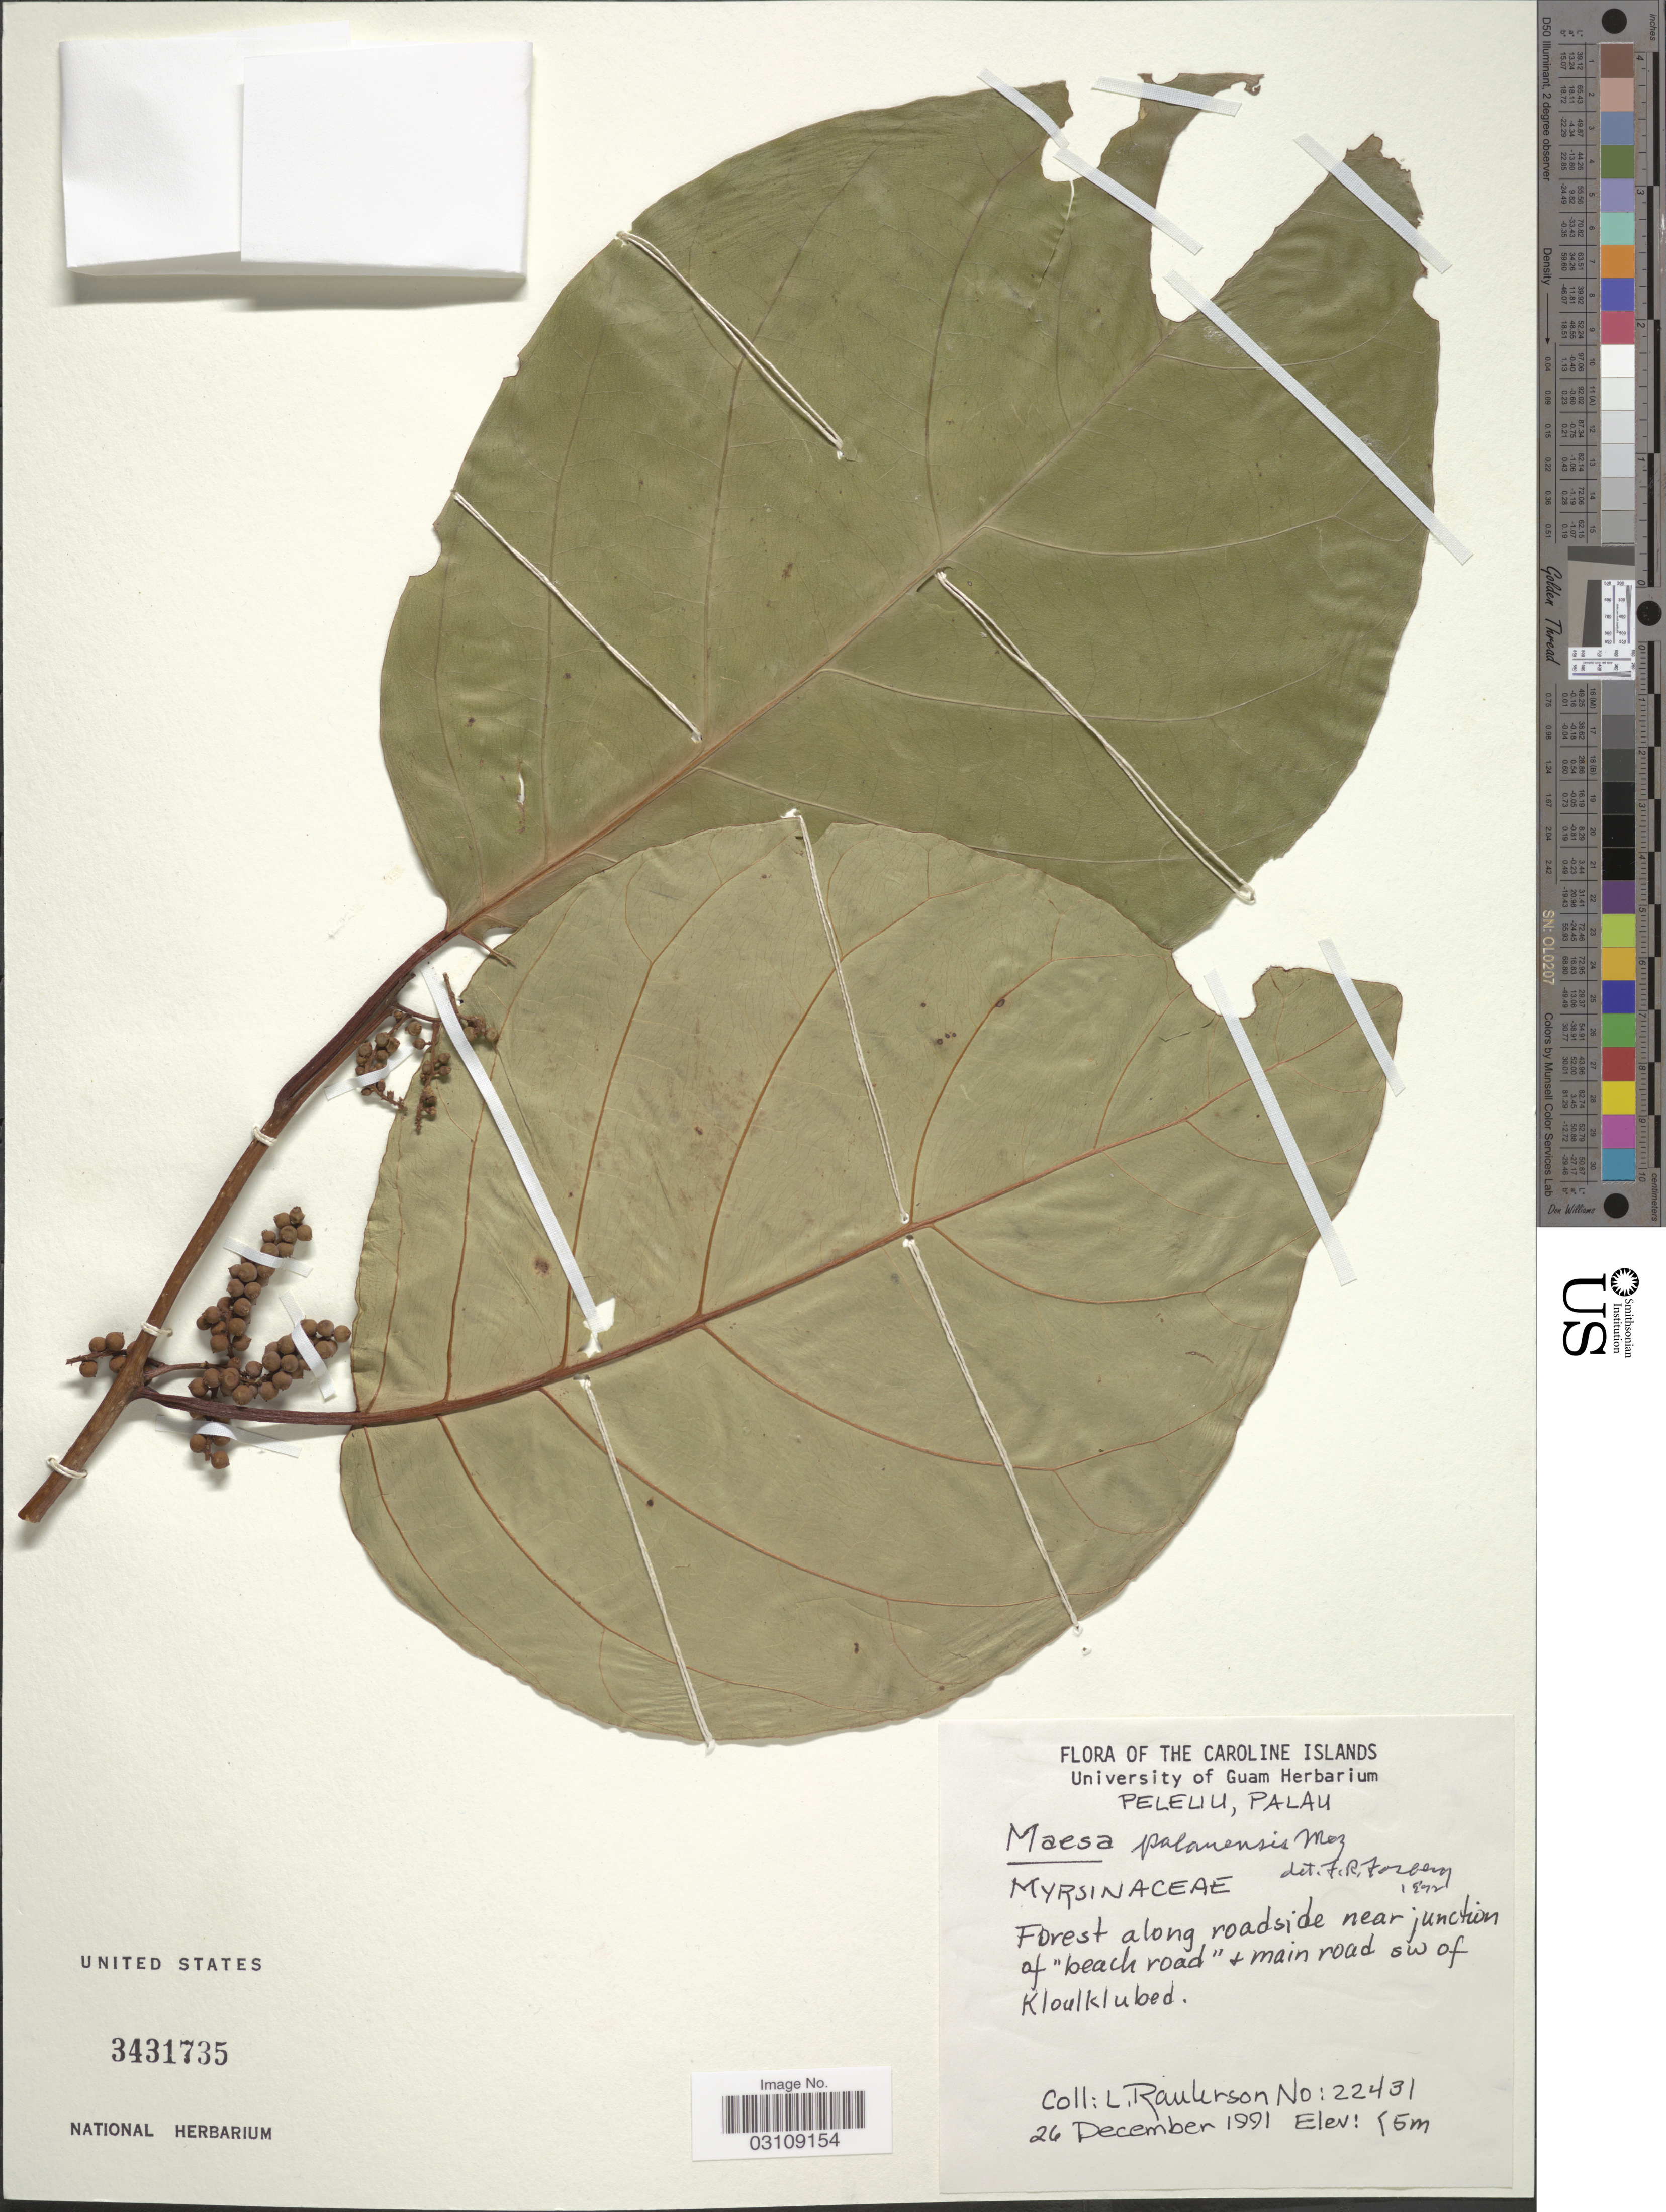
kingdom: Plantae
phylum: Tracheophyta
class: Magnoliopsida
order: Ericales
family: Primulaceae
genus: Maesa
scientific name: Maesa palauensis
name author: Mez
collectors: L. Raulerson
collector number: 22431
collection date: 1991-12-26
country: Palau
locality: The Caroline Islands, Peleliu, Palau. Forest along roadside near junction of "beach road" & main road sw of Kloulklubed.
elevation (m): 0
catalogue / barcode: US 3431735